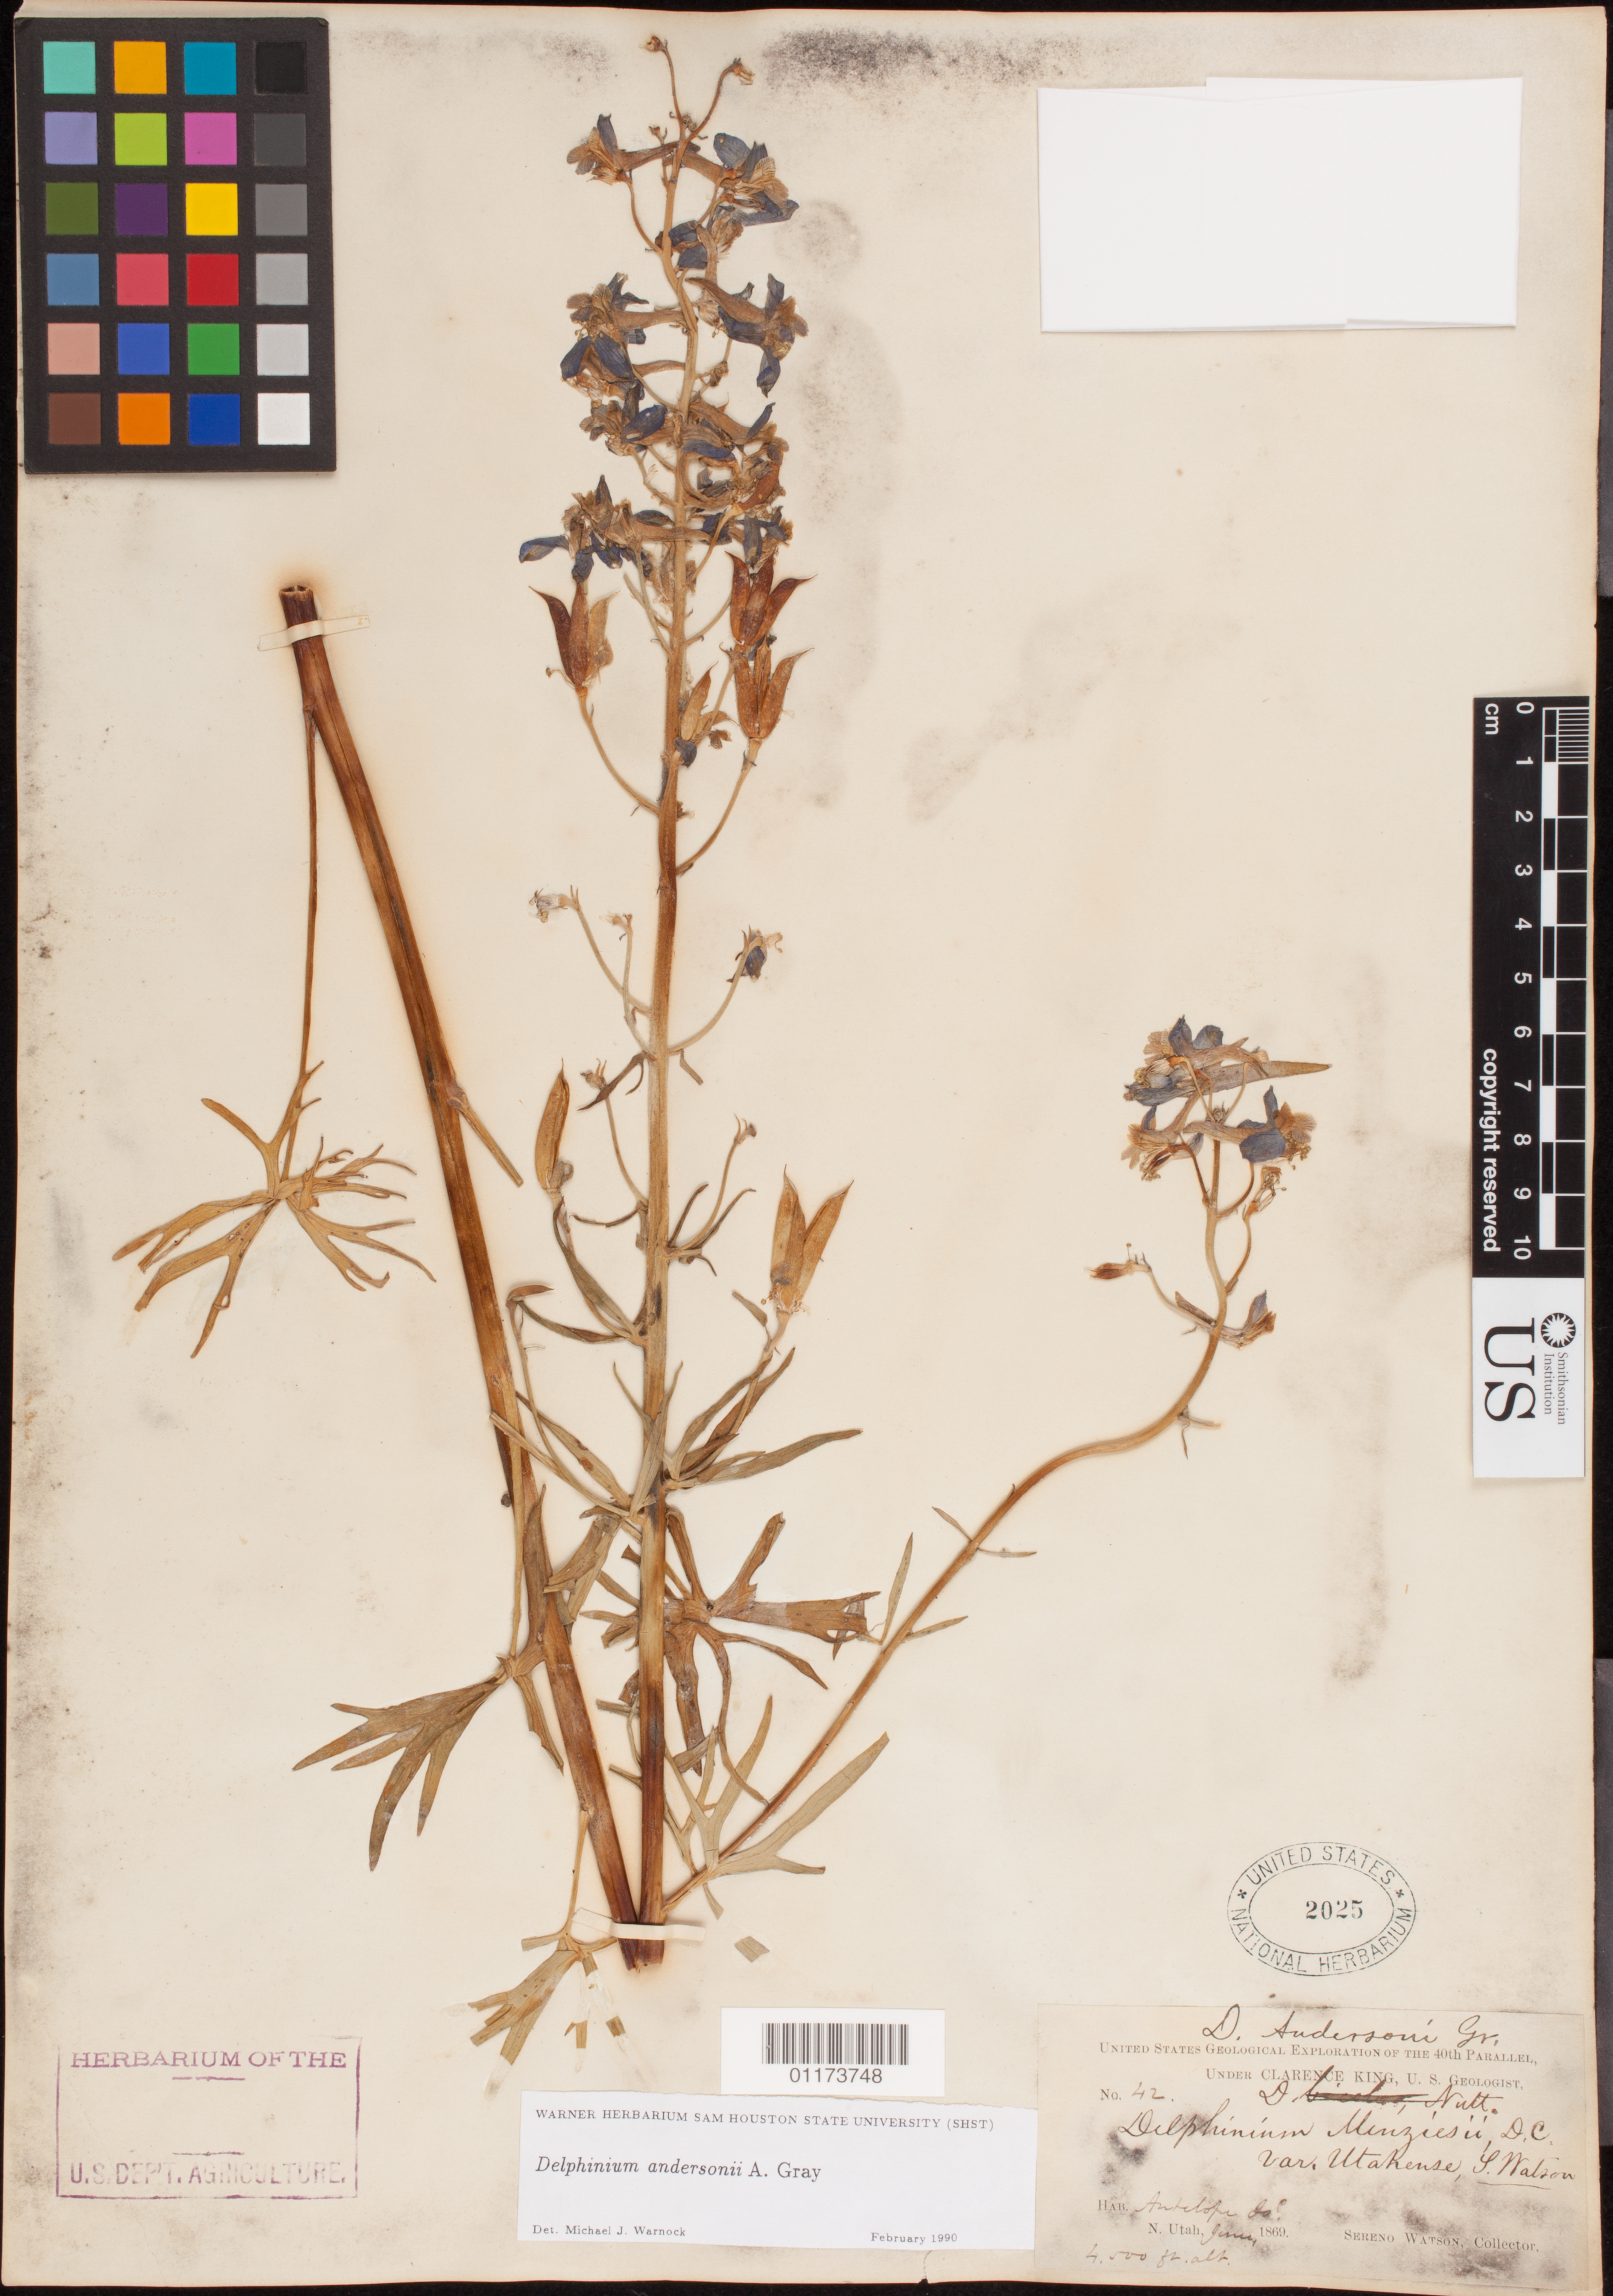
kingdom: Plantae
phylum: Tracheophyta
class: Magnoliopsida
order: Ranunculales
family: Ranunculaceae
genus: Delphinium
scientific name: Delphinium andersonii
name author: A. Gray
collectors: S. Watson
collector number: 42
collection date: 1869-06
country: United States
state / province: Utah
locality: Antelope Island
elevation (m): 1524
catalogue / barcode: US 2025